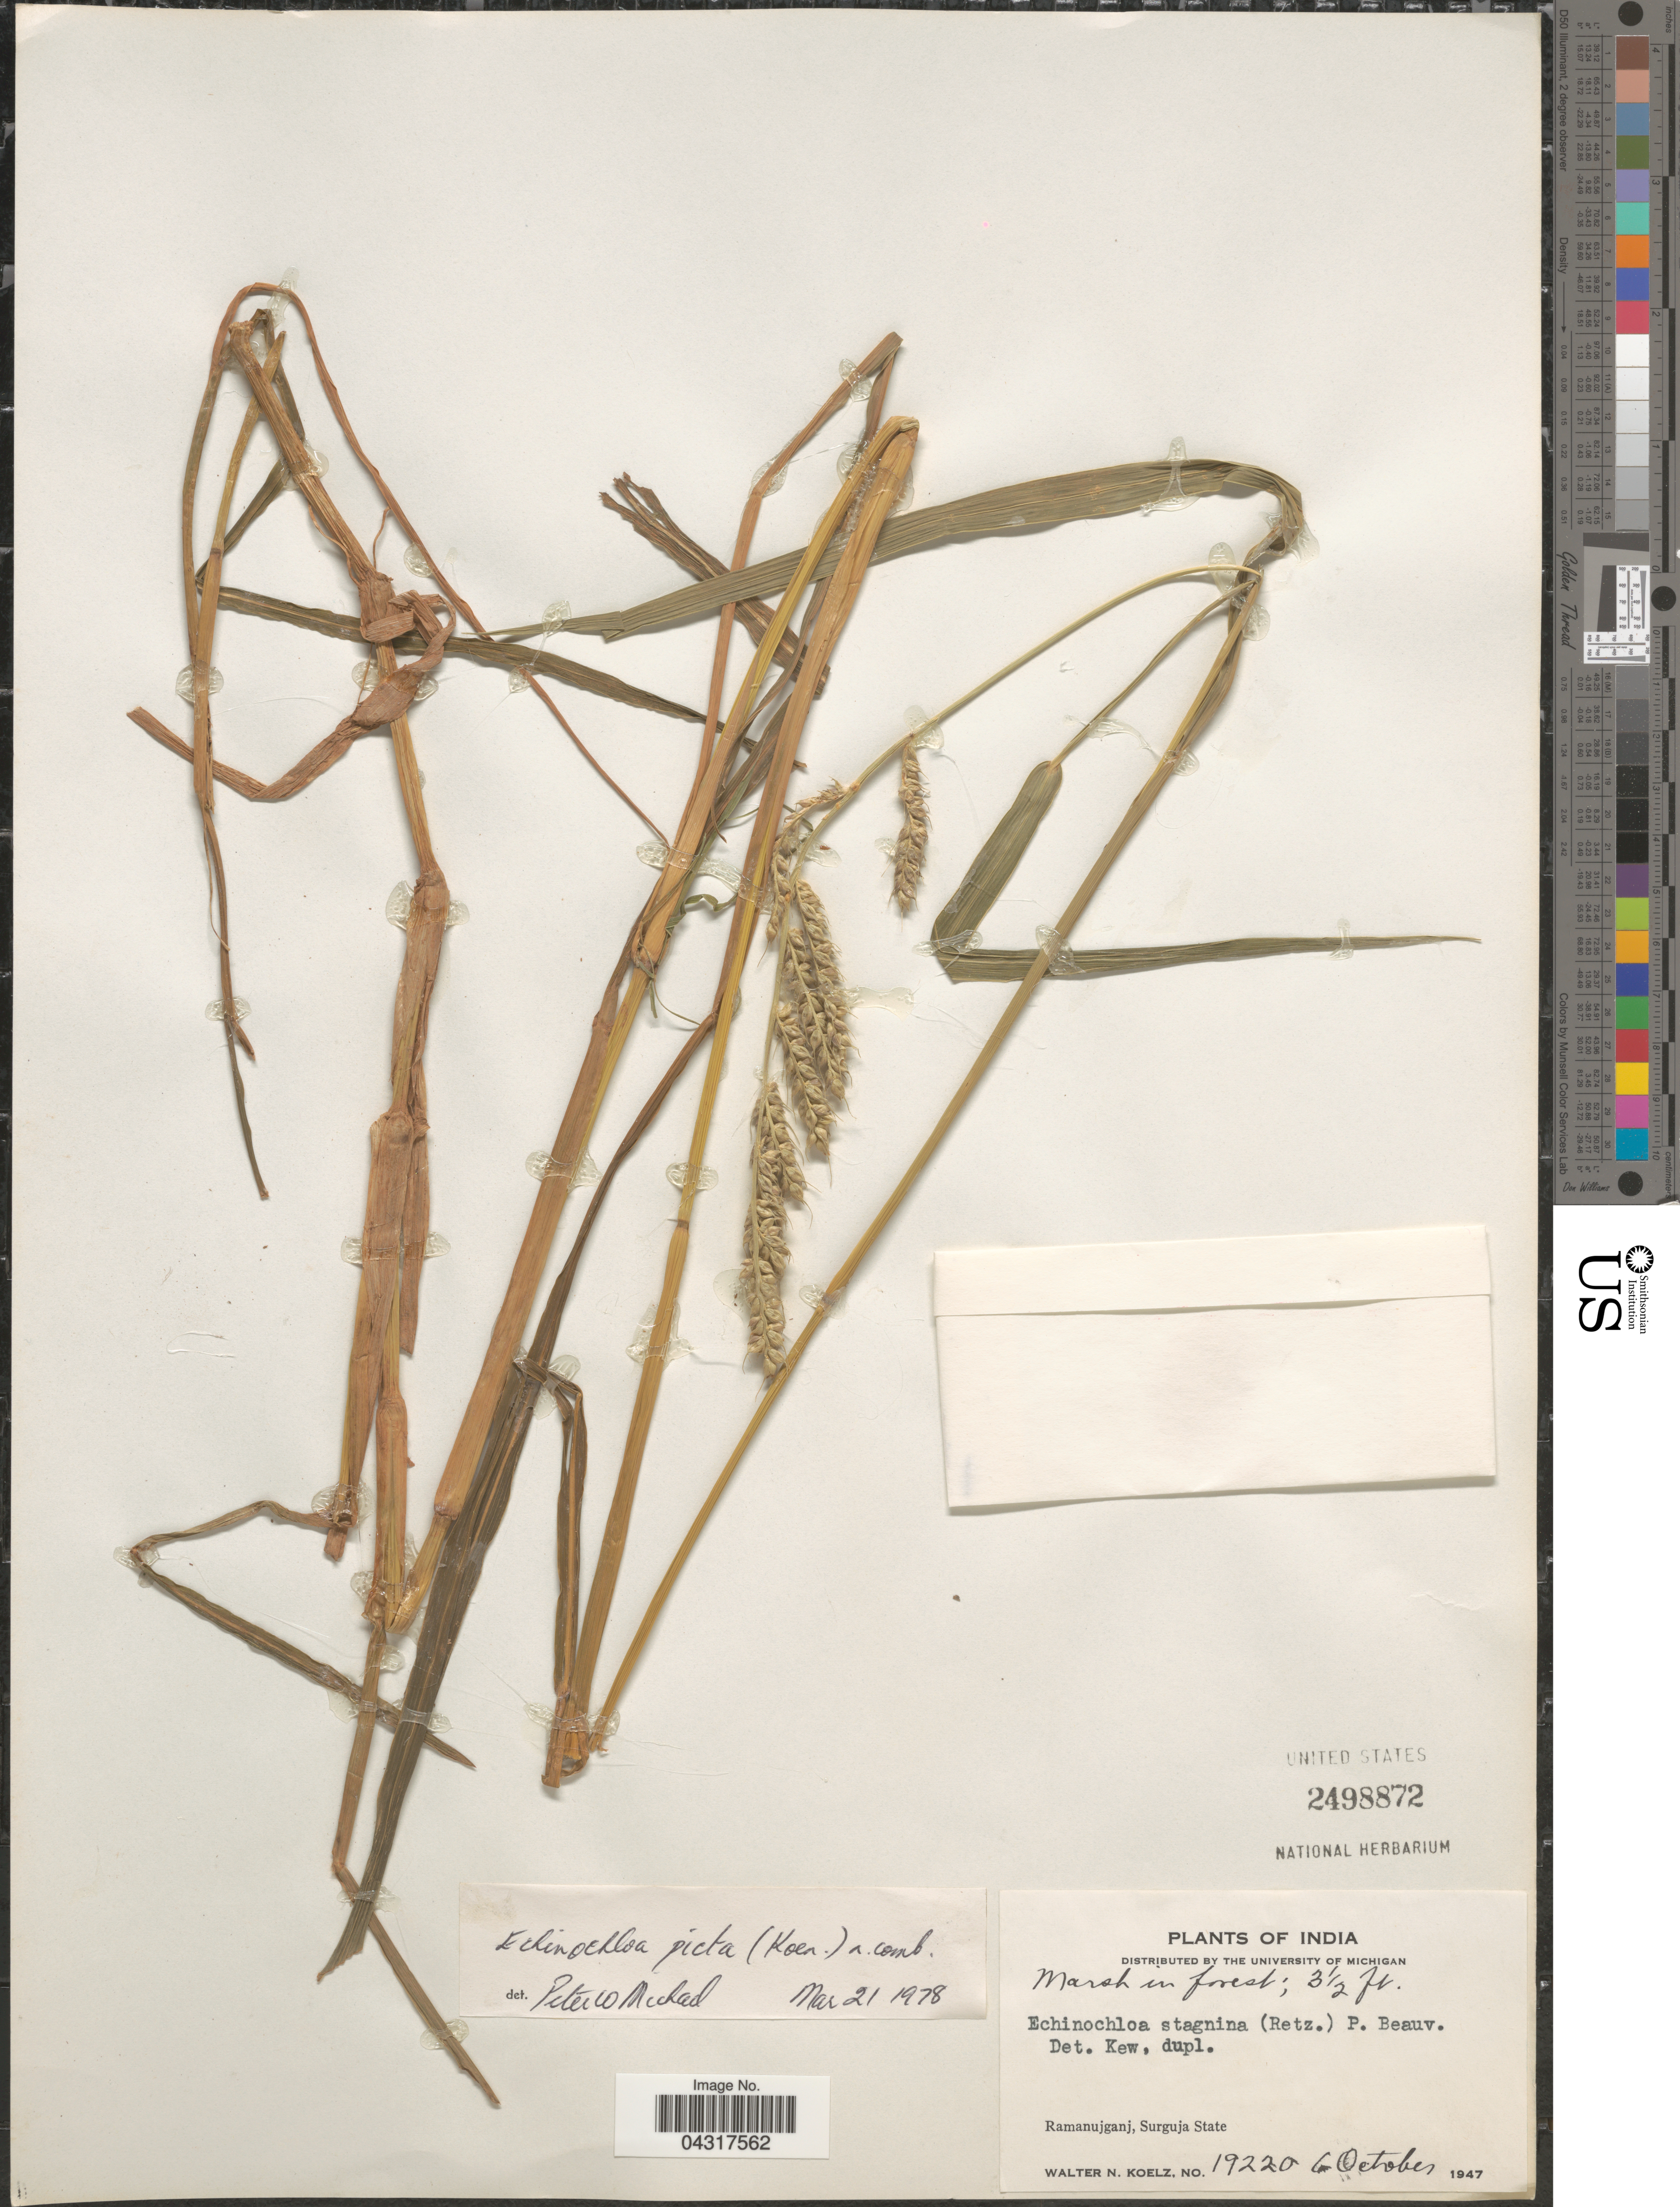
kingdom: Plantae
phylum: Tracheophyta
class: Liliopsida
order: Poales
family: Poaceae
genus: Echinochloa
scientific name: Echinochloa picta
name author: (K.D. Koenig) Michael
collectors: W. N. Koelz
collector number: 19220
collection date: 1947-10-06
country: India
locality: Ramanujganj, Surguja State.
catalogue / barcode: US 2498872